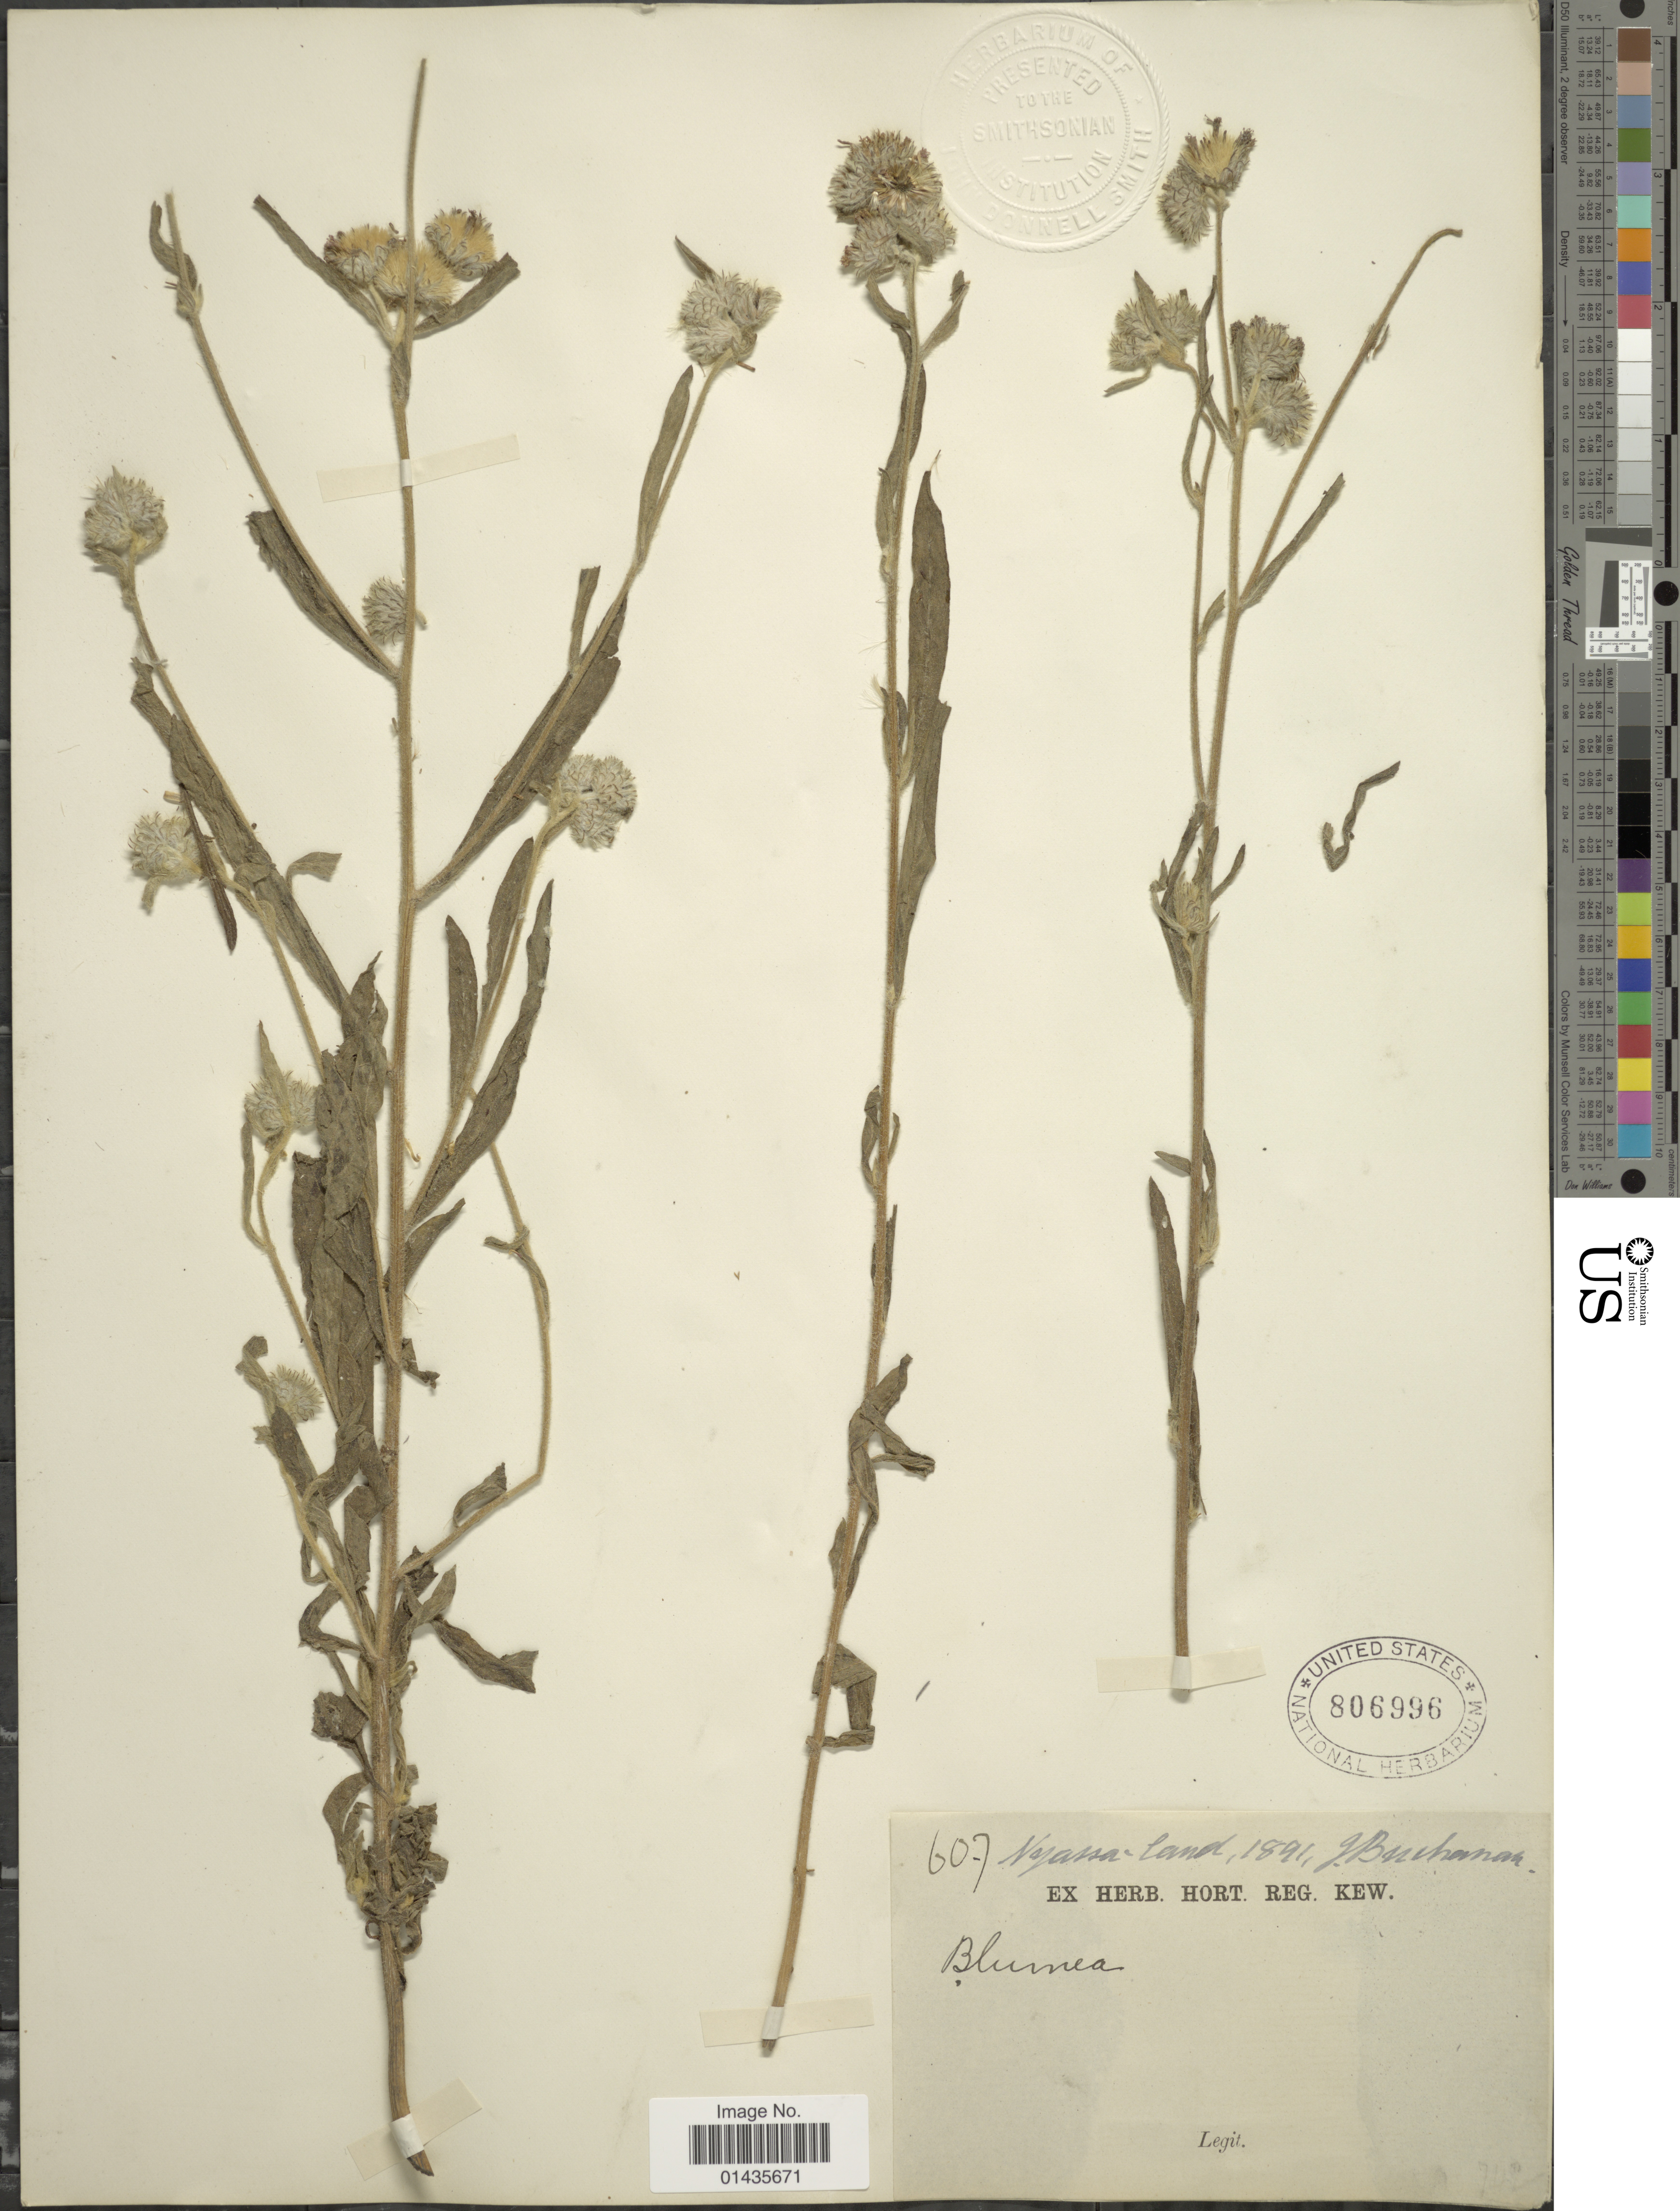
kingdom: Plantae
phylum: Tracheophyta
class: Magnoliopsida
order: Asterales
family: Asteraceae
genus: Blumea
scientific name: Blumea sp.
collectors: J. Buchanan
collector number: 607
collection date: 1891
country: Malawi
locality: Nyassa-land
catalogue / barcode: US 806996